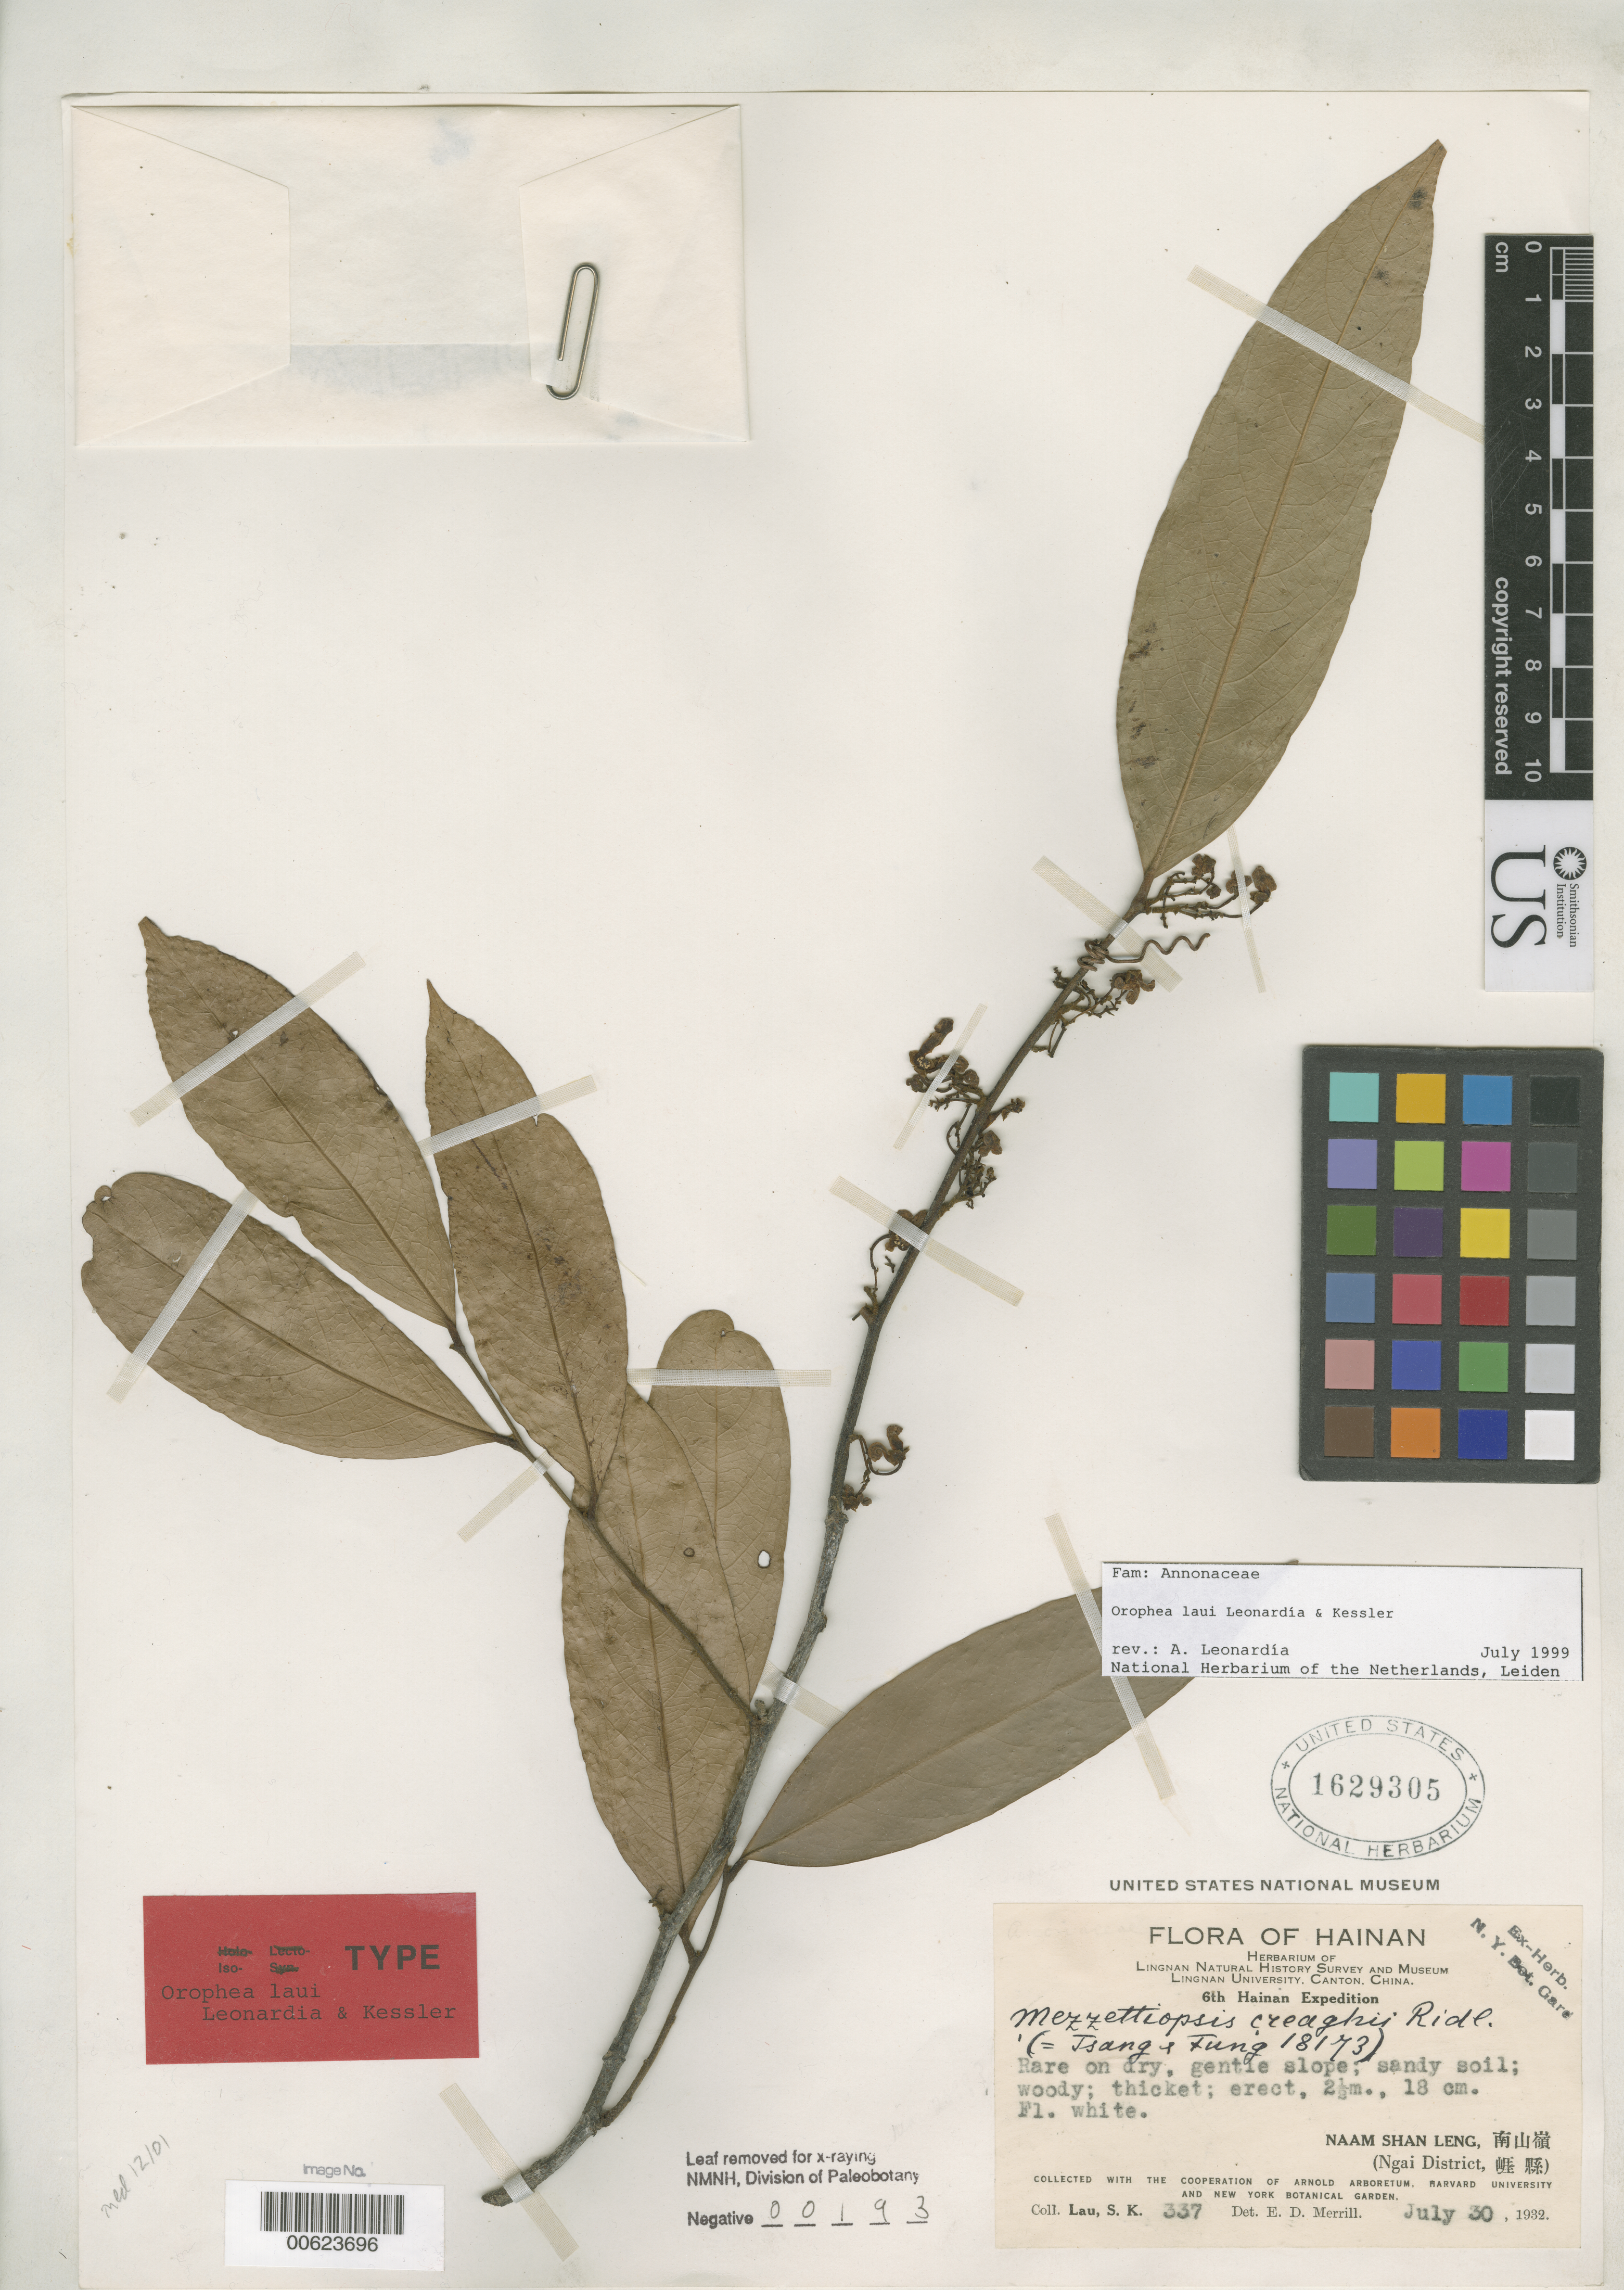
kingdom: Plantae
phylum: Tracheophyta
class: Magnoliopsida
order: Magnoliales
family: Annonaceae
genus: Orophea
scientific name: Orophea laui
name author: Leonardia & Kessler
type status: Isotype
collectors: S. K. Lau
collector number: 337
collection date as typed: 30 Jul 1932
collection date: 1932-07-30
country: China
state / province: Hainan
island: Hainan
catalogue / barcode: US 1629305